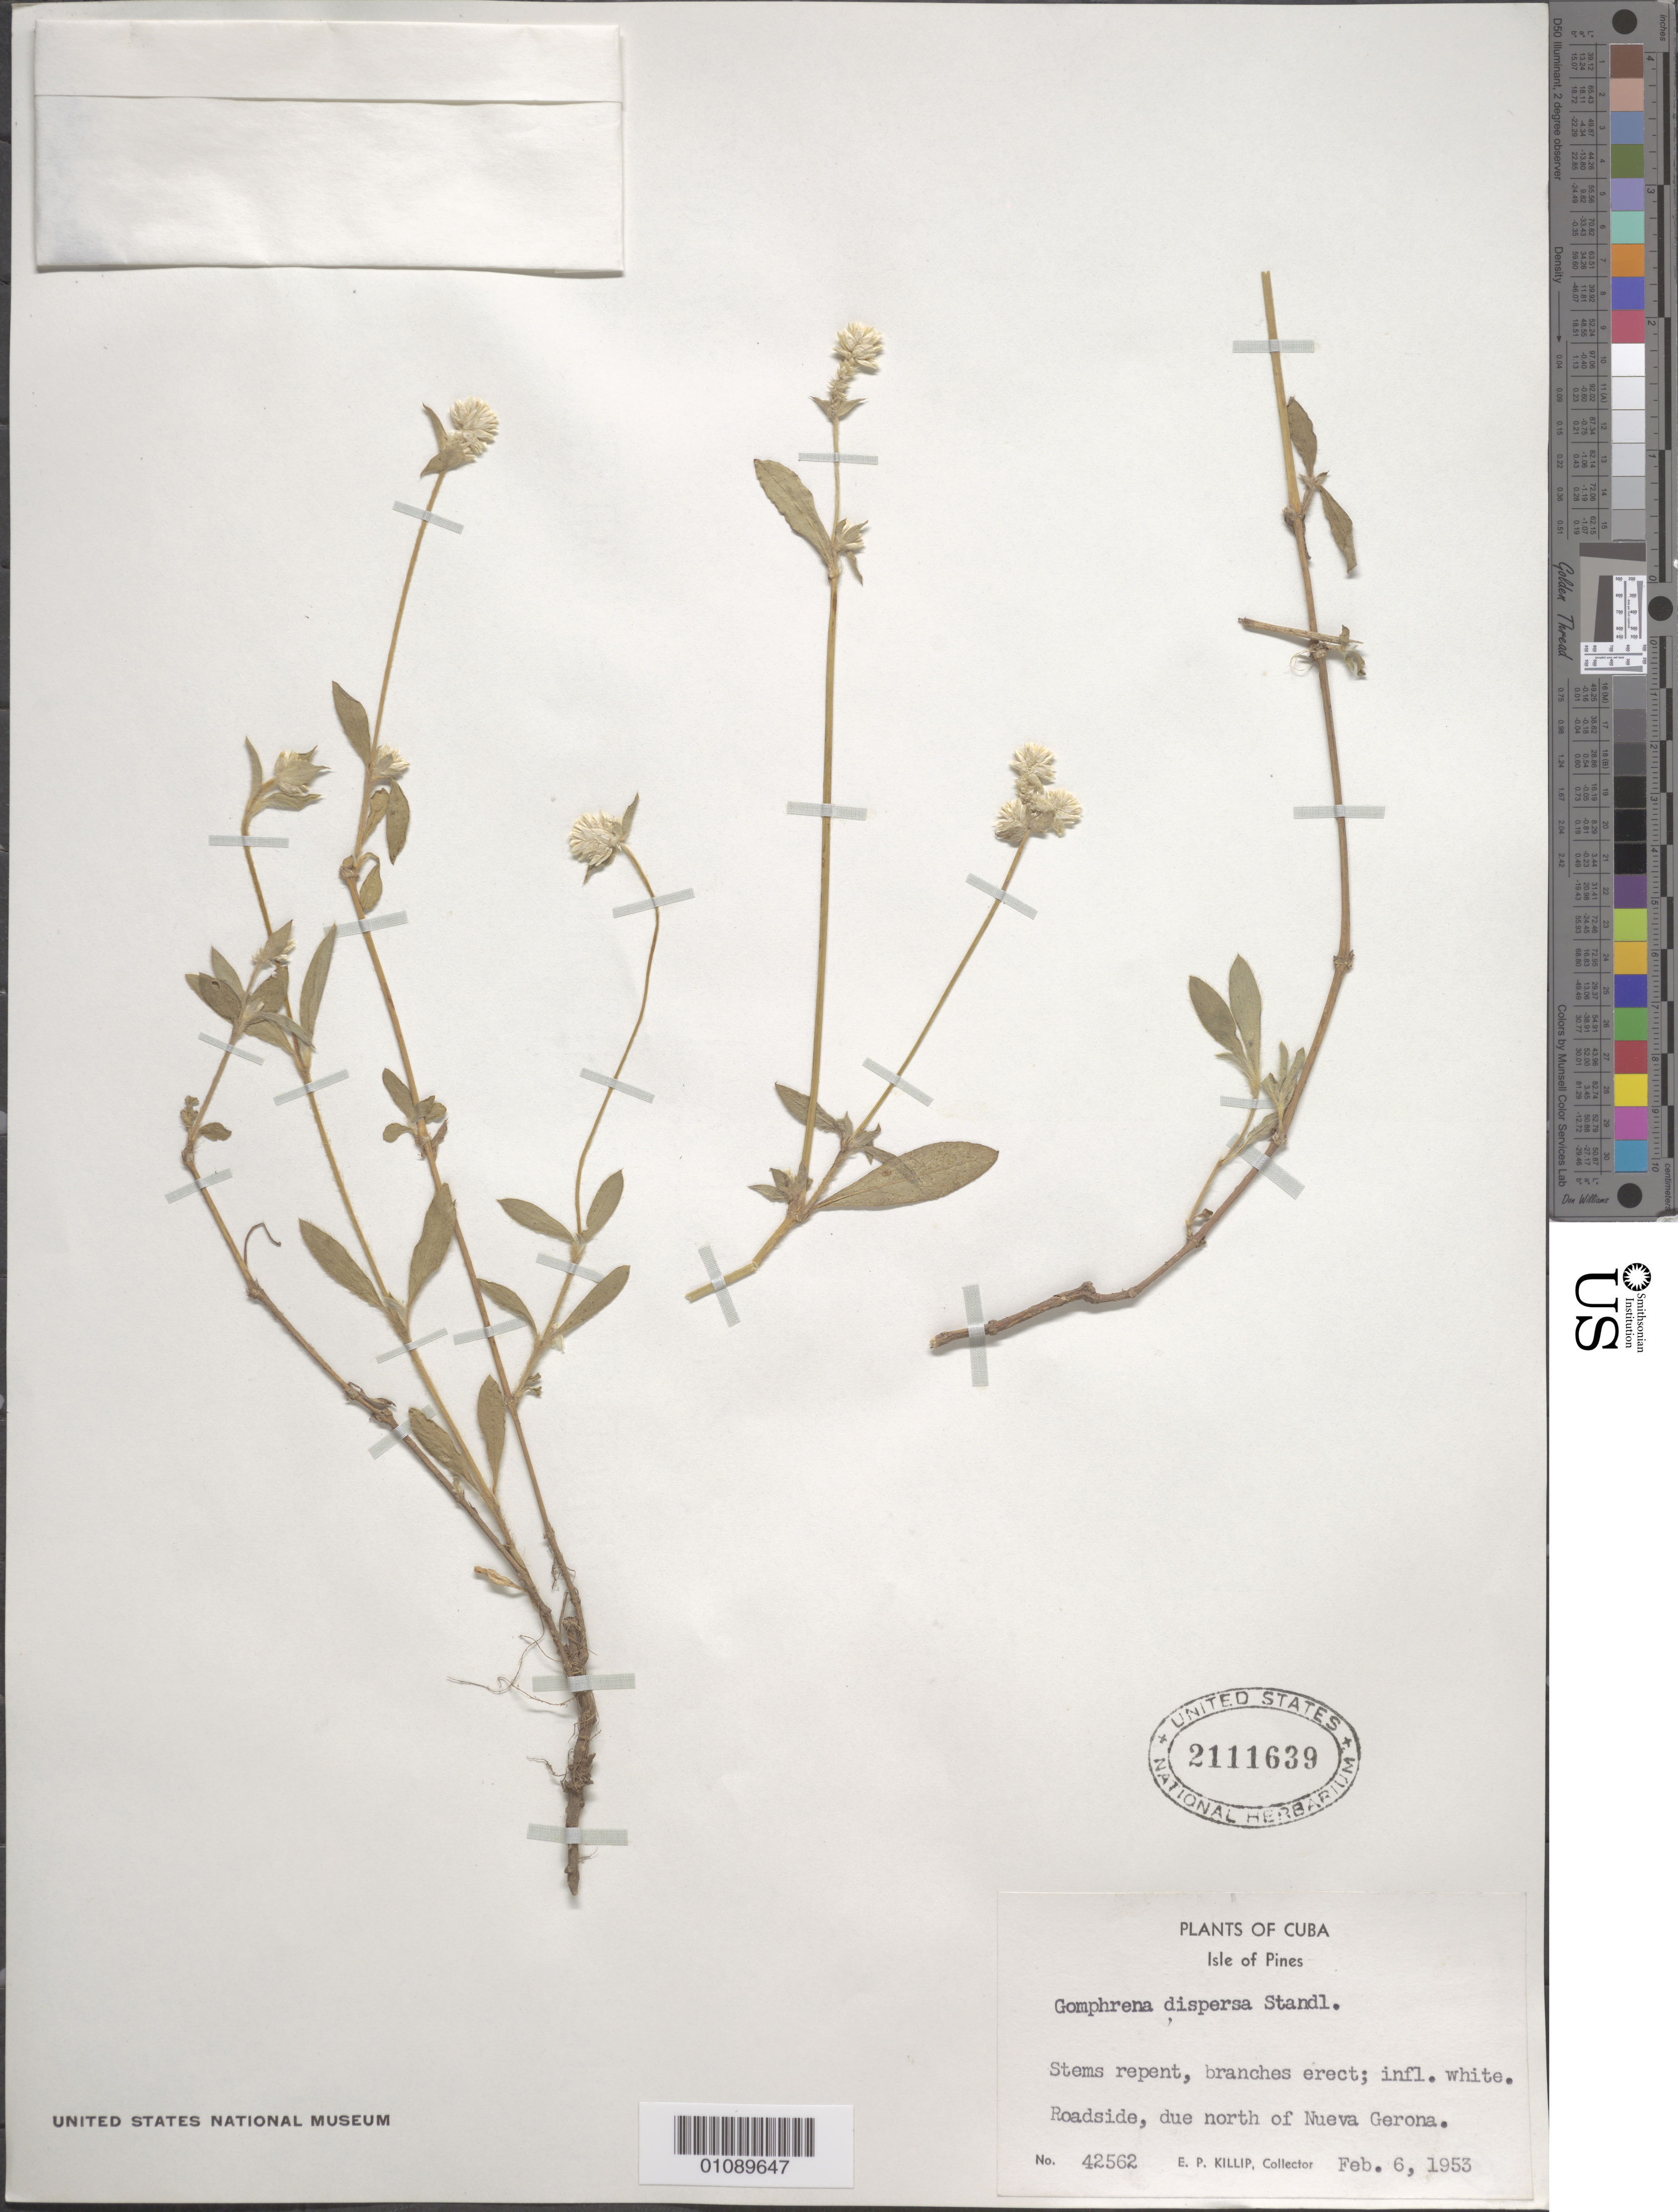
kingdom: Plantae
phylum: Tracheophyta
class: Magnoliopsida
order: Caryophyllales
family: Amaranthaceae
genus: Gomphrena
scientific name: Gomphrena dispersa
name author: Standl.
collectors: E. P. Killip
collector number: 42562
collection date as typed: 06 Feb 1953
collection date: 1953-02-06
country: Cuba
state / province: Isla de La Juventud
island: Isla de la Juventud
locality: Isle of Pines, due N of Nueva Gerona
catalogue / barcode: US 2111639